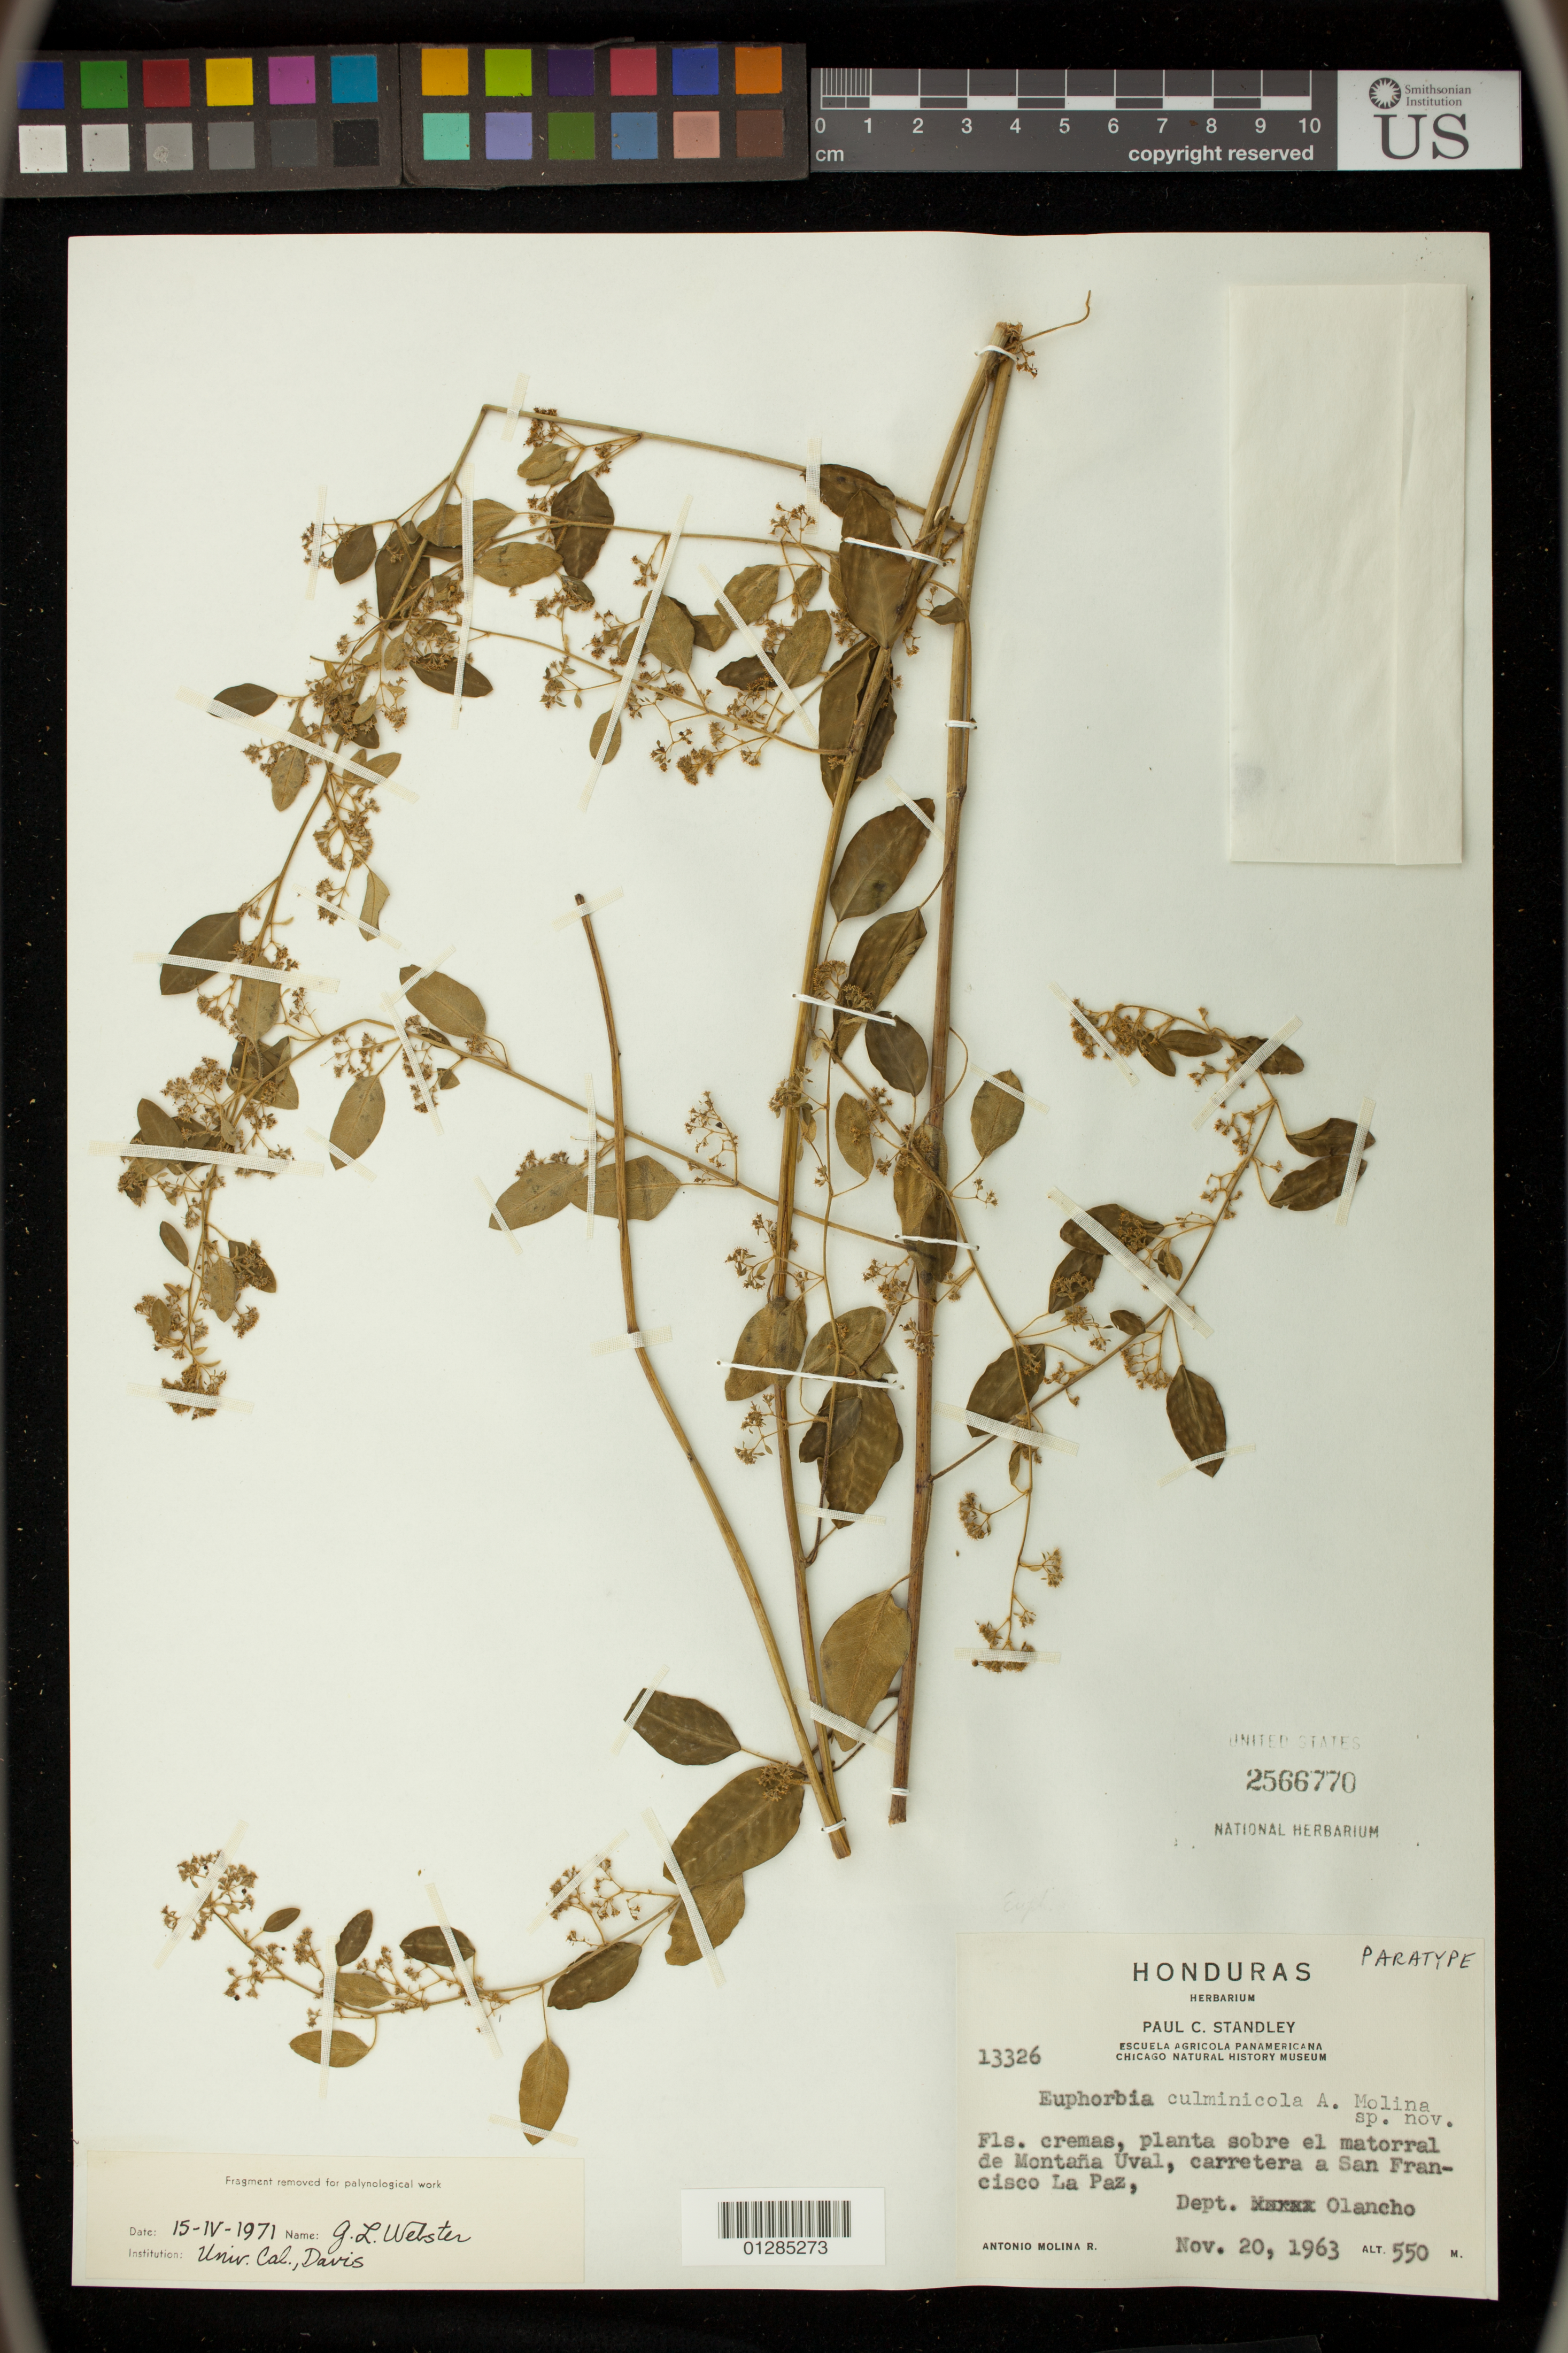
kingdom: Plantae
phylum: Tracheophyta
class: Magnoliopsida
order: Malpighiales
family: Euphorbiaceae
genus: Euphorbia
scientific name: Euphorbia culminicola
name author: Ant. Molina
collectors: A. Molina R.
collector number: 13326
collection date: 1963-11-20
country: Honduras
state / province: Olancho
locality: Montana Uval, carretera a San Francisco La Paz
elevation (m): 550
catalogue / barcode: US 2566770